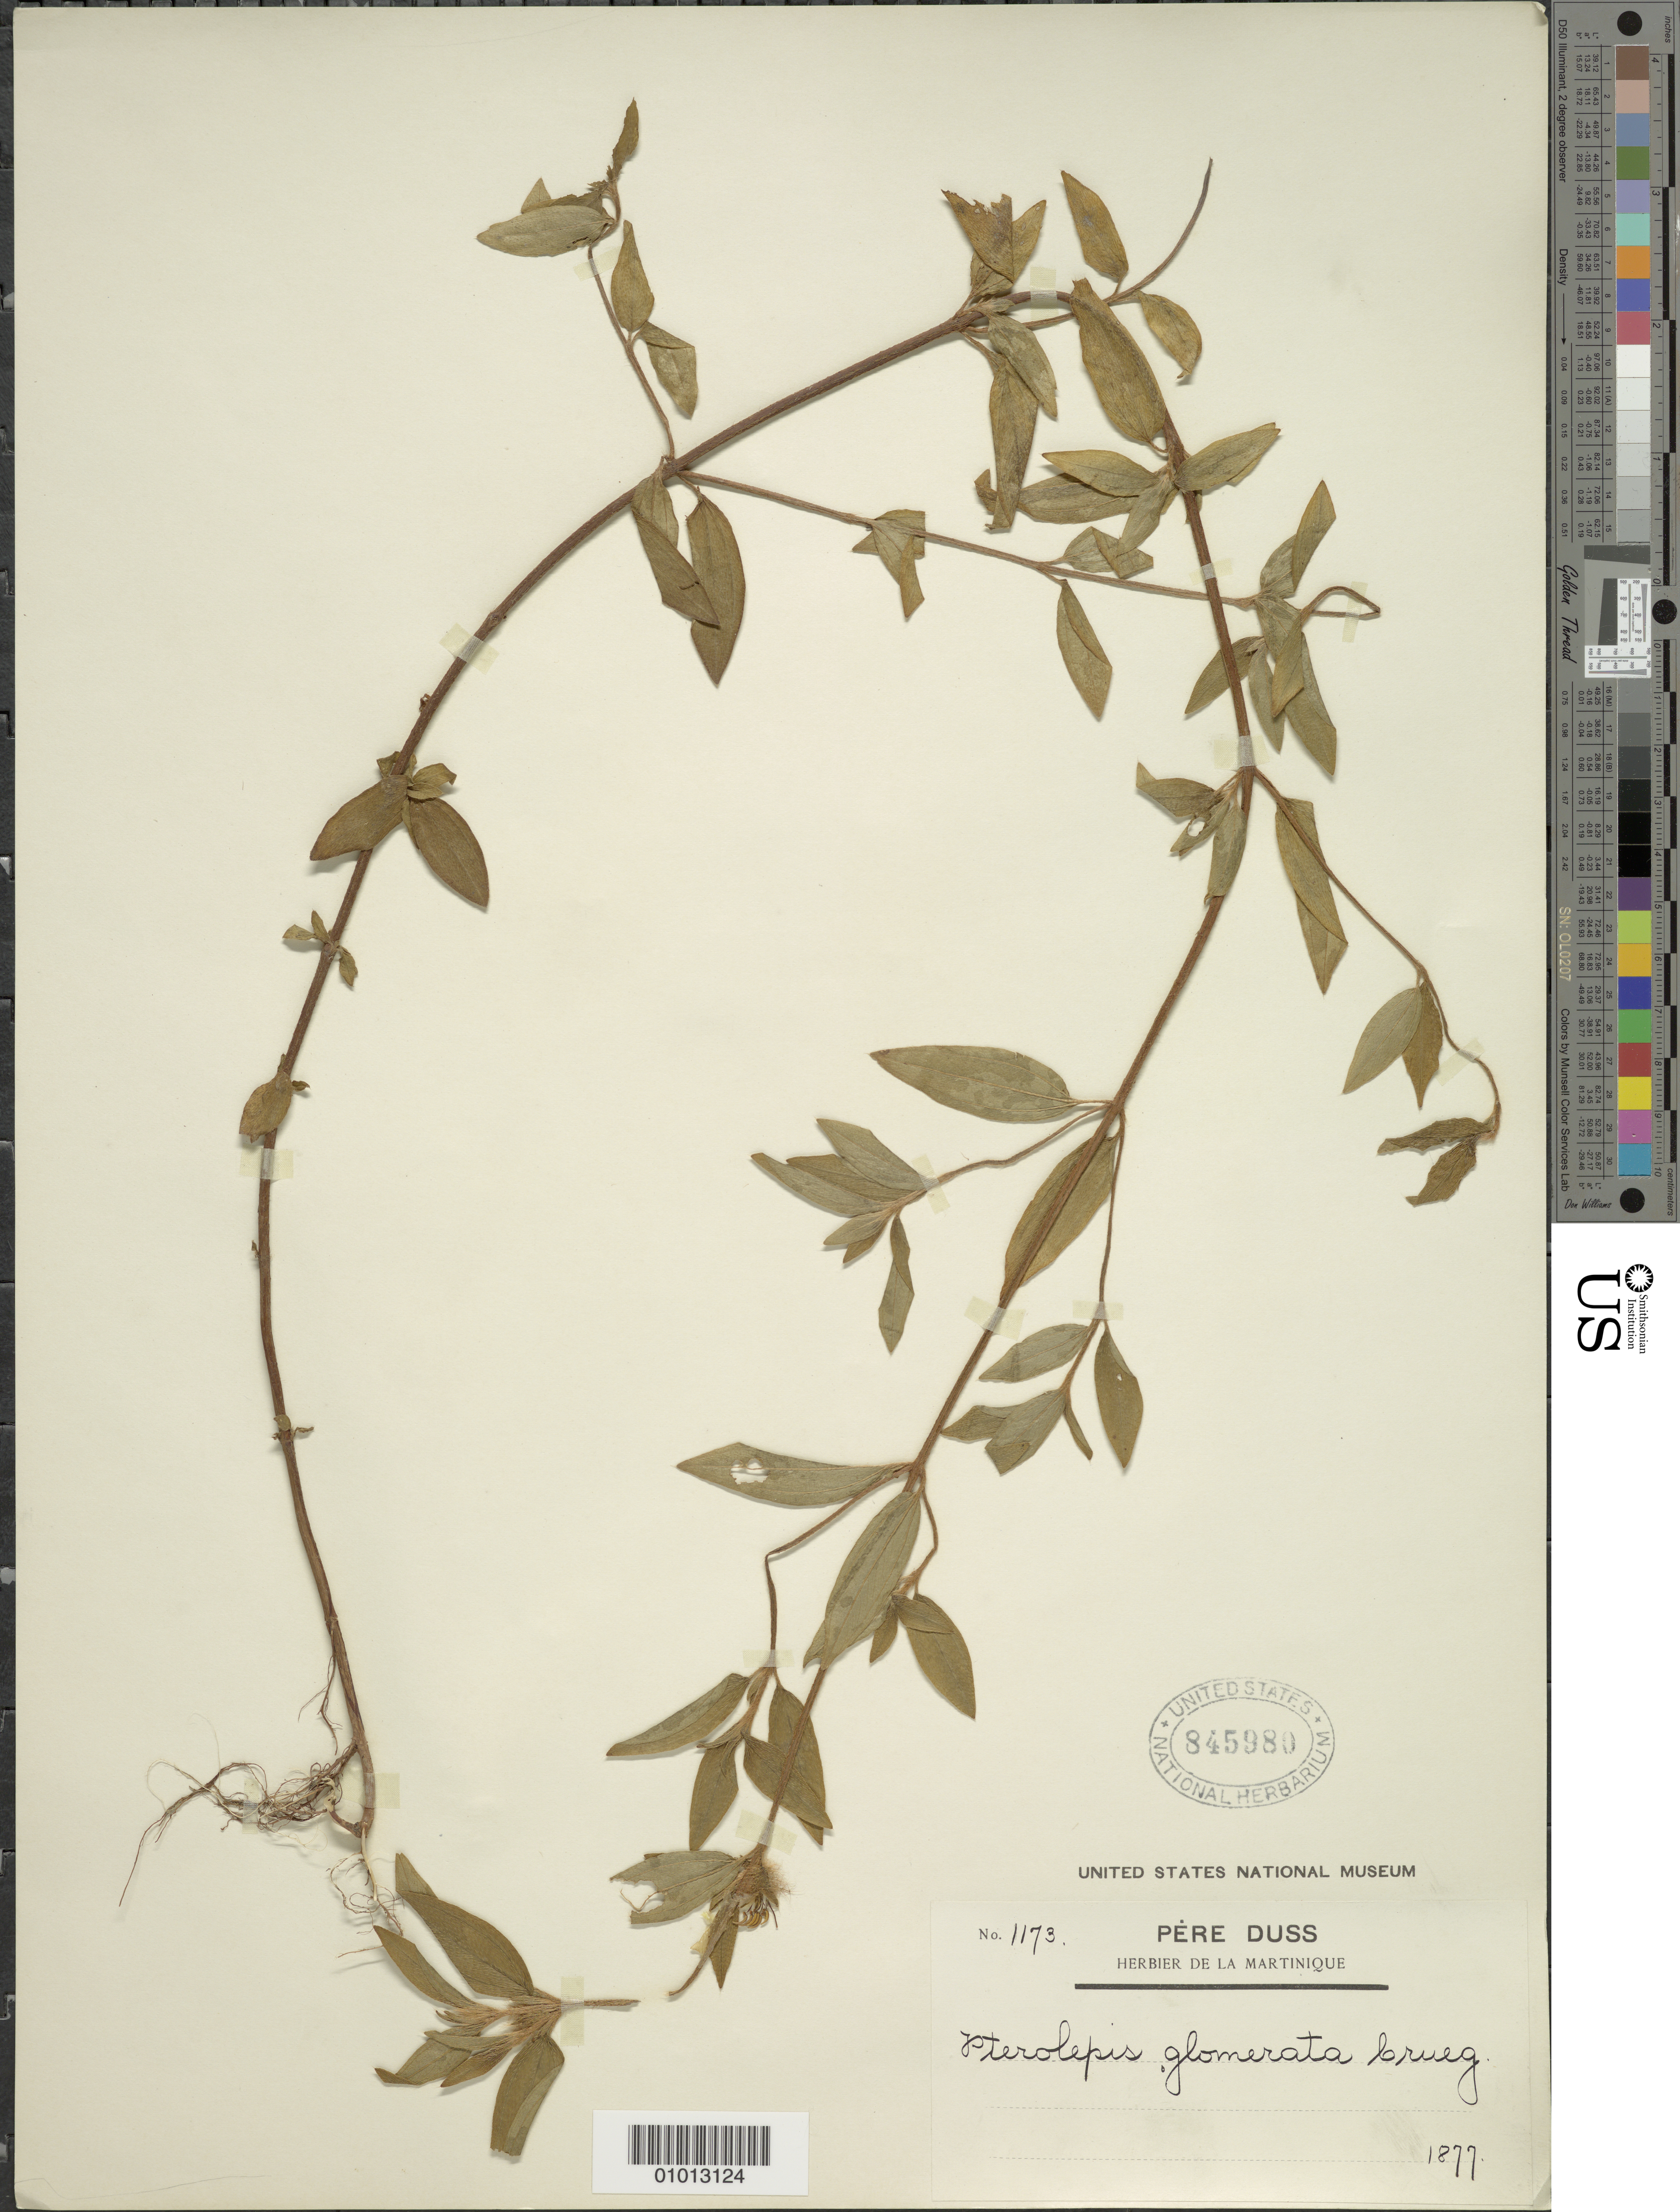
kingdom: Plantae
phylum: Tracheophyta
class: Magnoliopsida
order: Myrtales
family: Melastomataceae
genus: Pterolepis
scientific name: Pterolepis glomerata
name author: (Rottb.) Miq.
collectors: Père Duss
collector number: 1173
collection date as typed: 1877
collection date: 1877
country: Martinique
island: Martinique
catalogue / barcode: US 845980